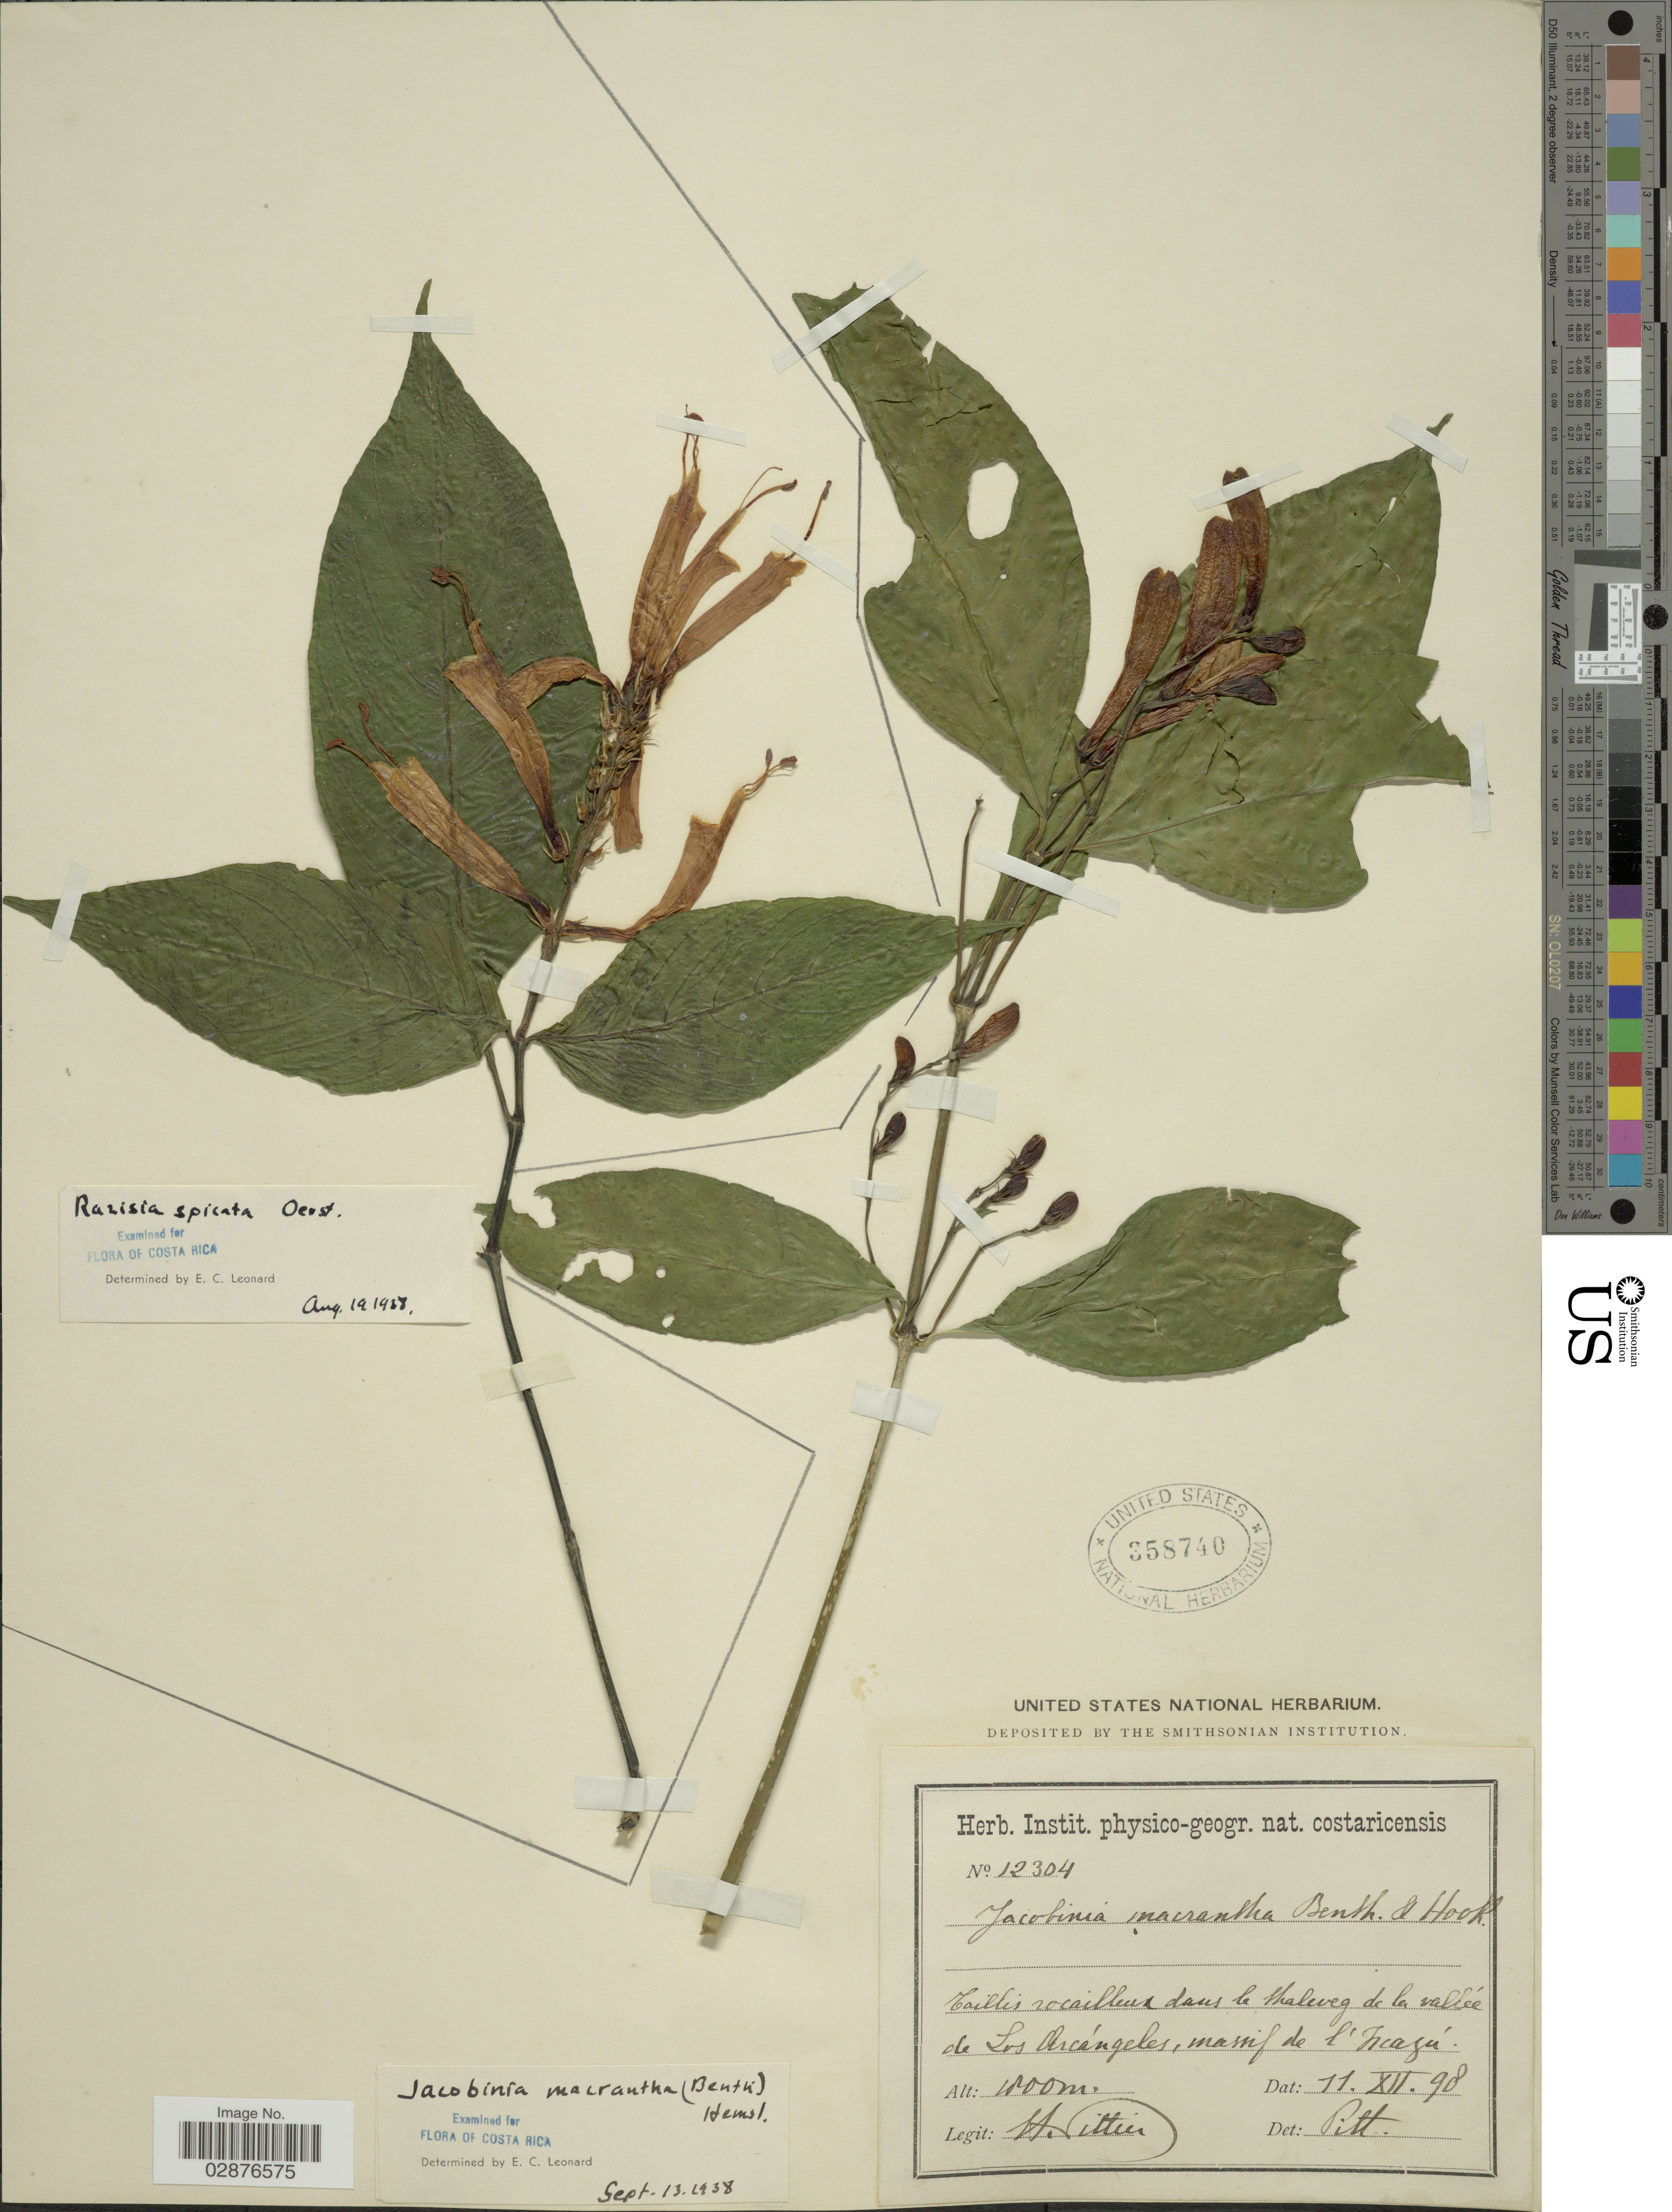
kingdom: Plantae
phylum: Tracheophyta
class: Magnoliopsida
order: Lamiales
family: Acanthaceae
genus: Justicia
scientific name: Justicia macrantha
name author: Benth.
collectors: H. F. Pittier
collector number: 12304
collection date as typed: Transcribed d/m/y: 11/12/98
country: Costa Rica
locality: Taillis rocailleux dans le thalweg de la vallée de Los Arcángeles, massif de l'Escazu.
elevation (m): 1800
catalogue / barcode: US 358740